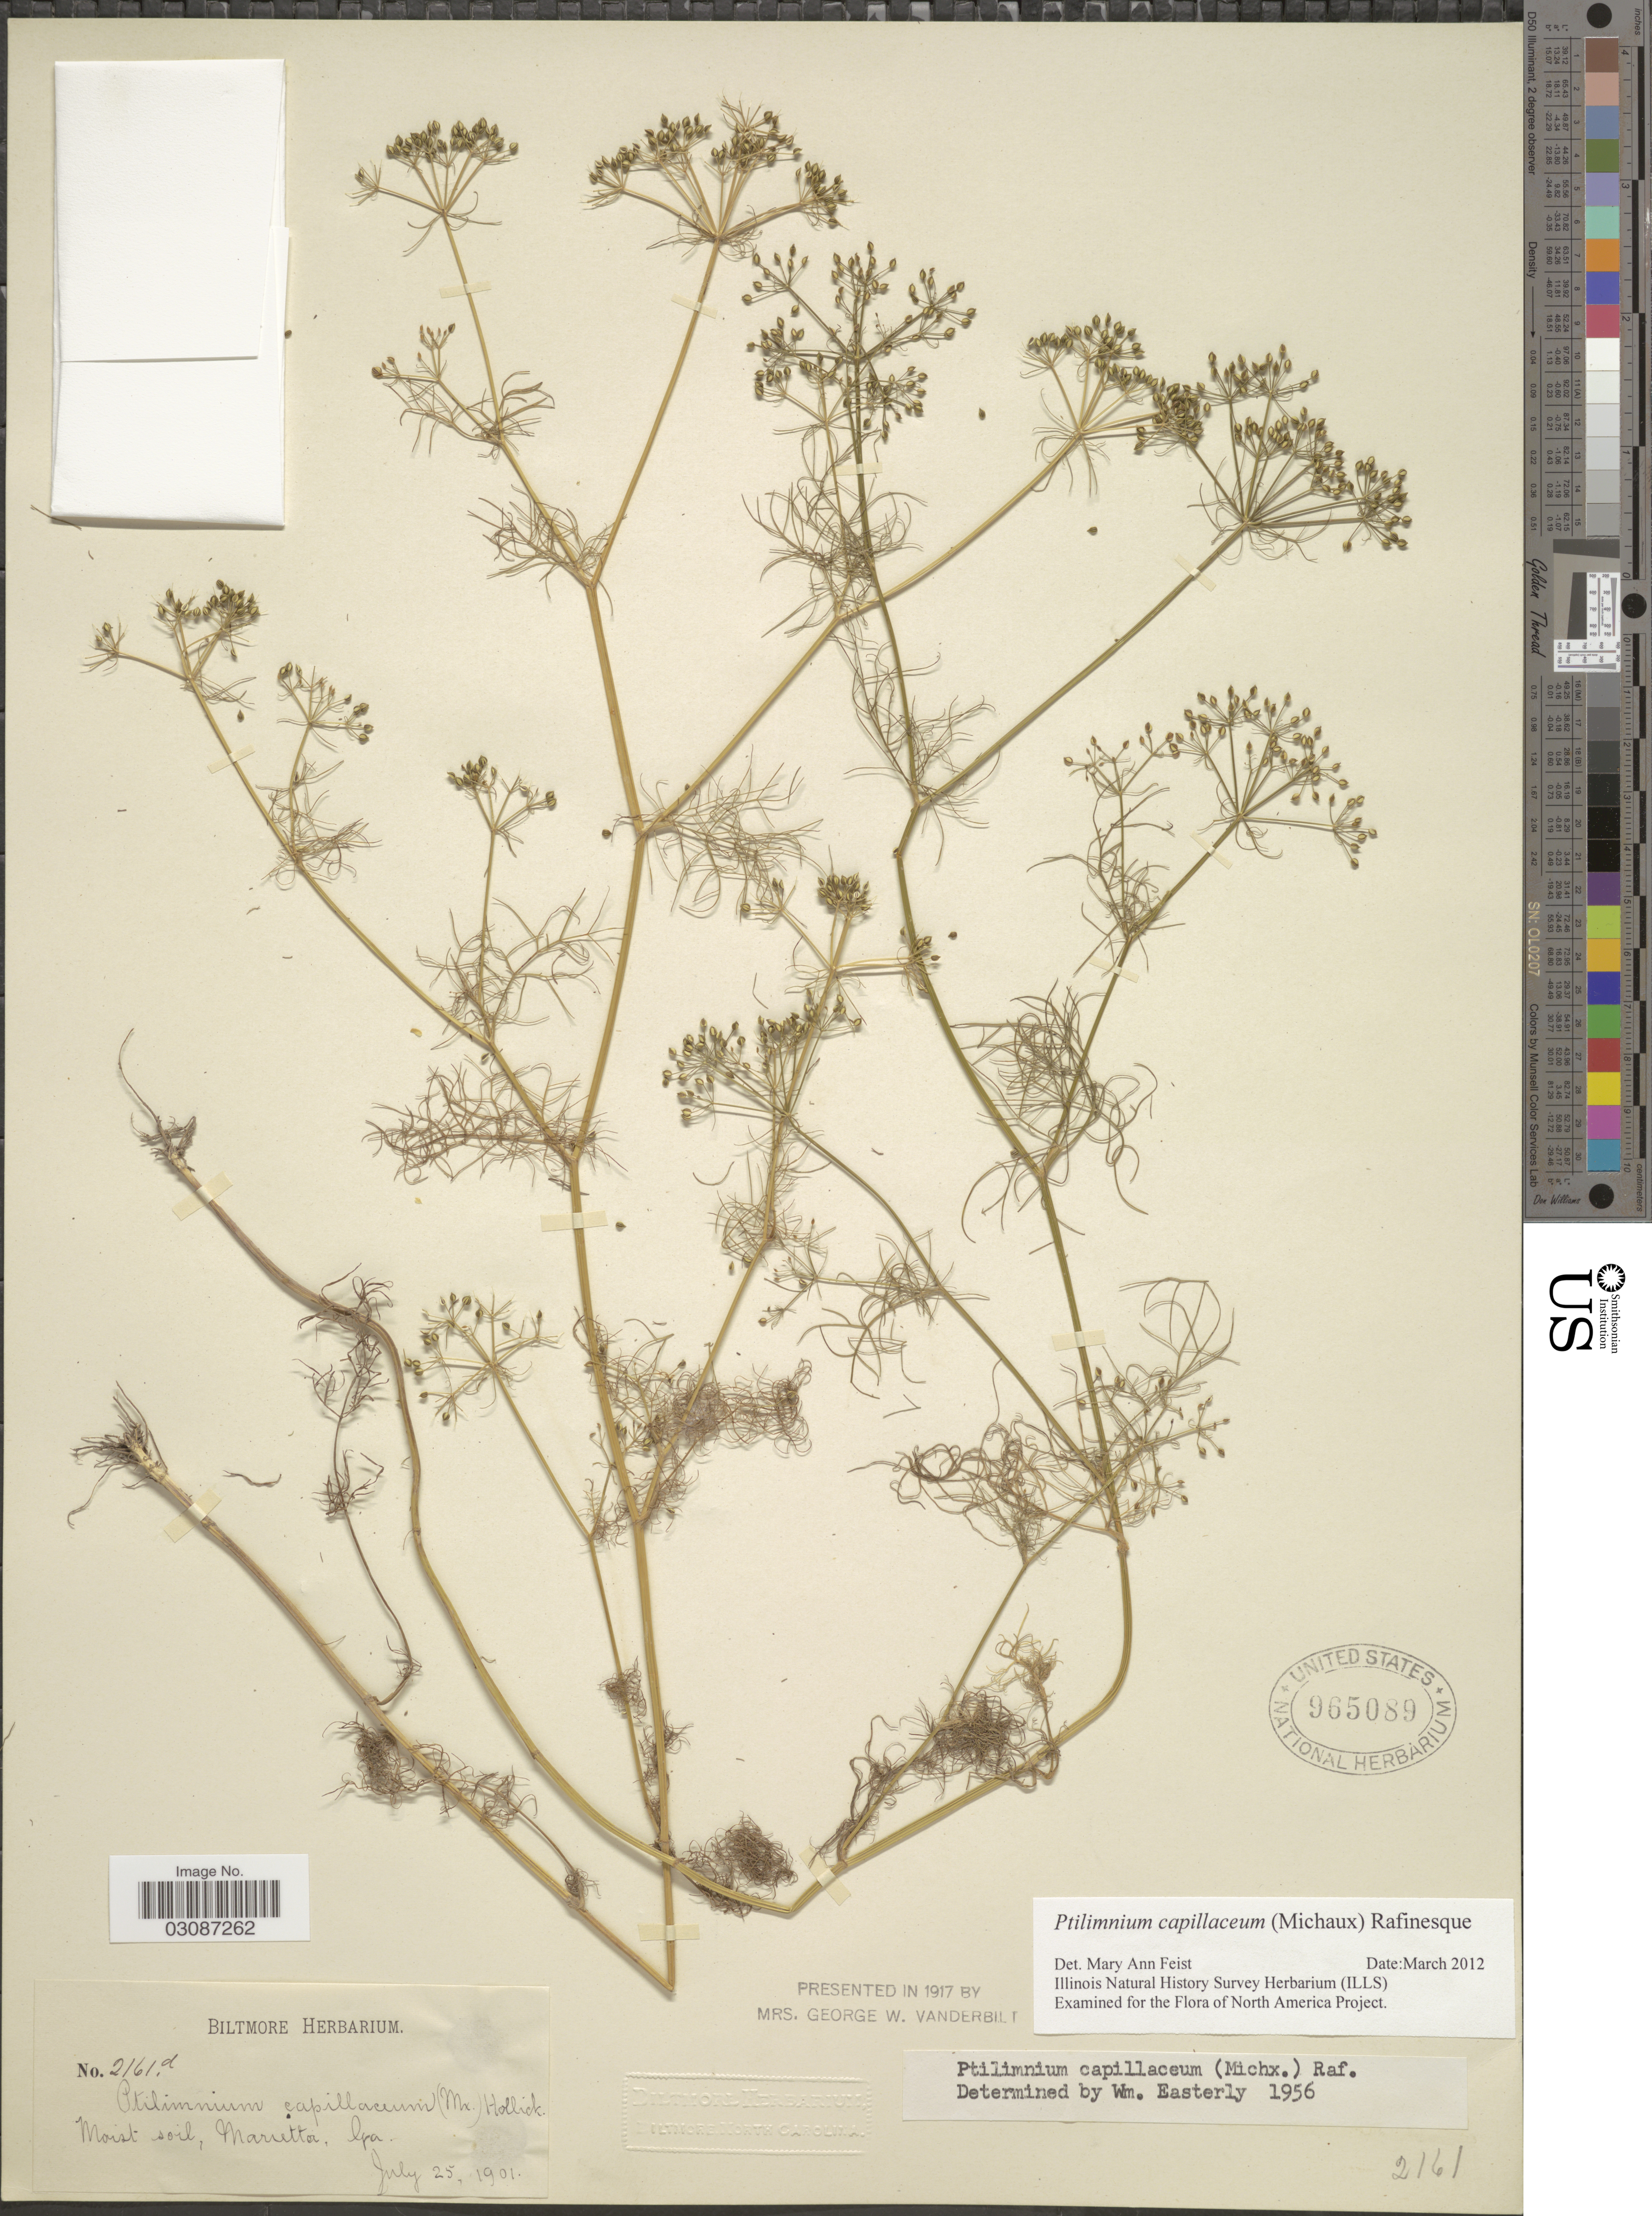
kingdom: Plantae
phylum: Tracheophyta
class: Magnoliopsida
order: Apiales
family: Apiaceae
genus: Ptilimnium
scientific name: Ptilimnium capillaceum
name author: (Michx.) Raf.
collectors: ex herb. Biltmore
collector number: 2161d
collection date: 1901-07-25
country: United States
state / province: Georgia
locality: Marietta. Ga.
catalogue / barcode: US 965089